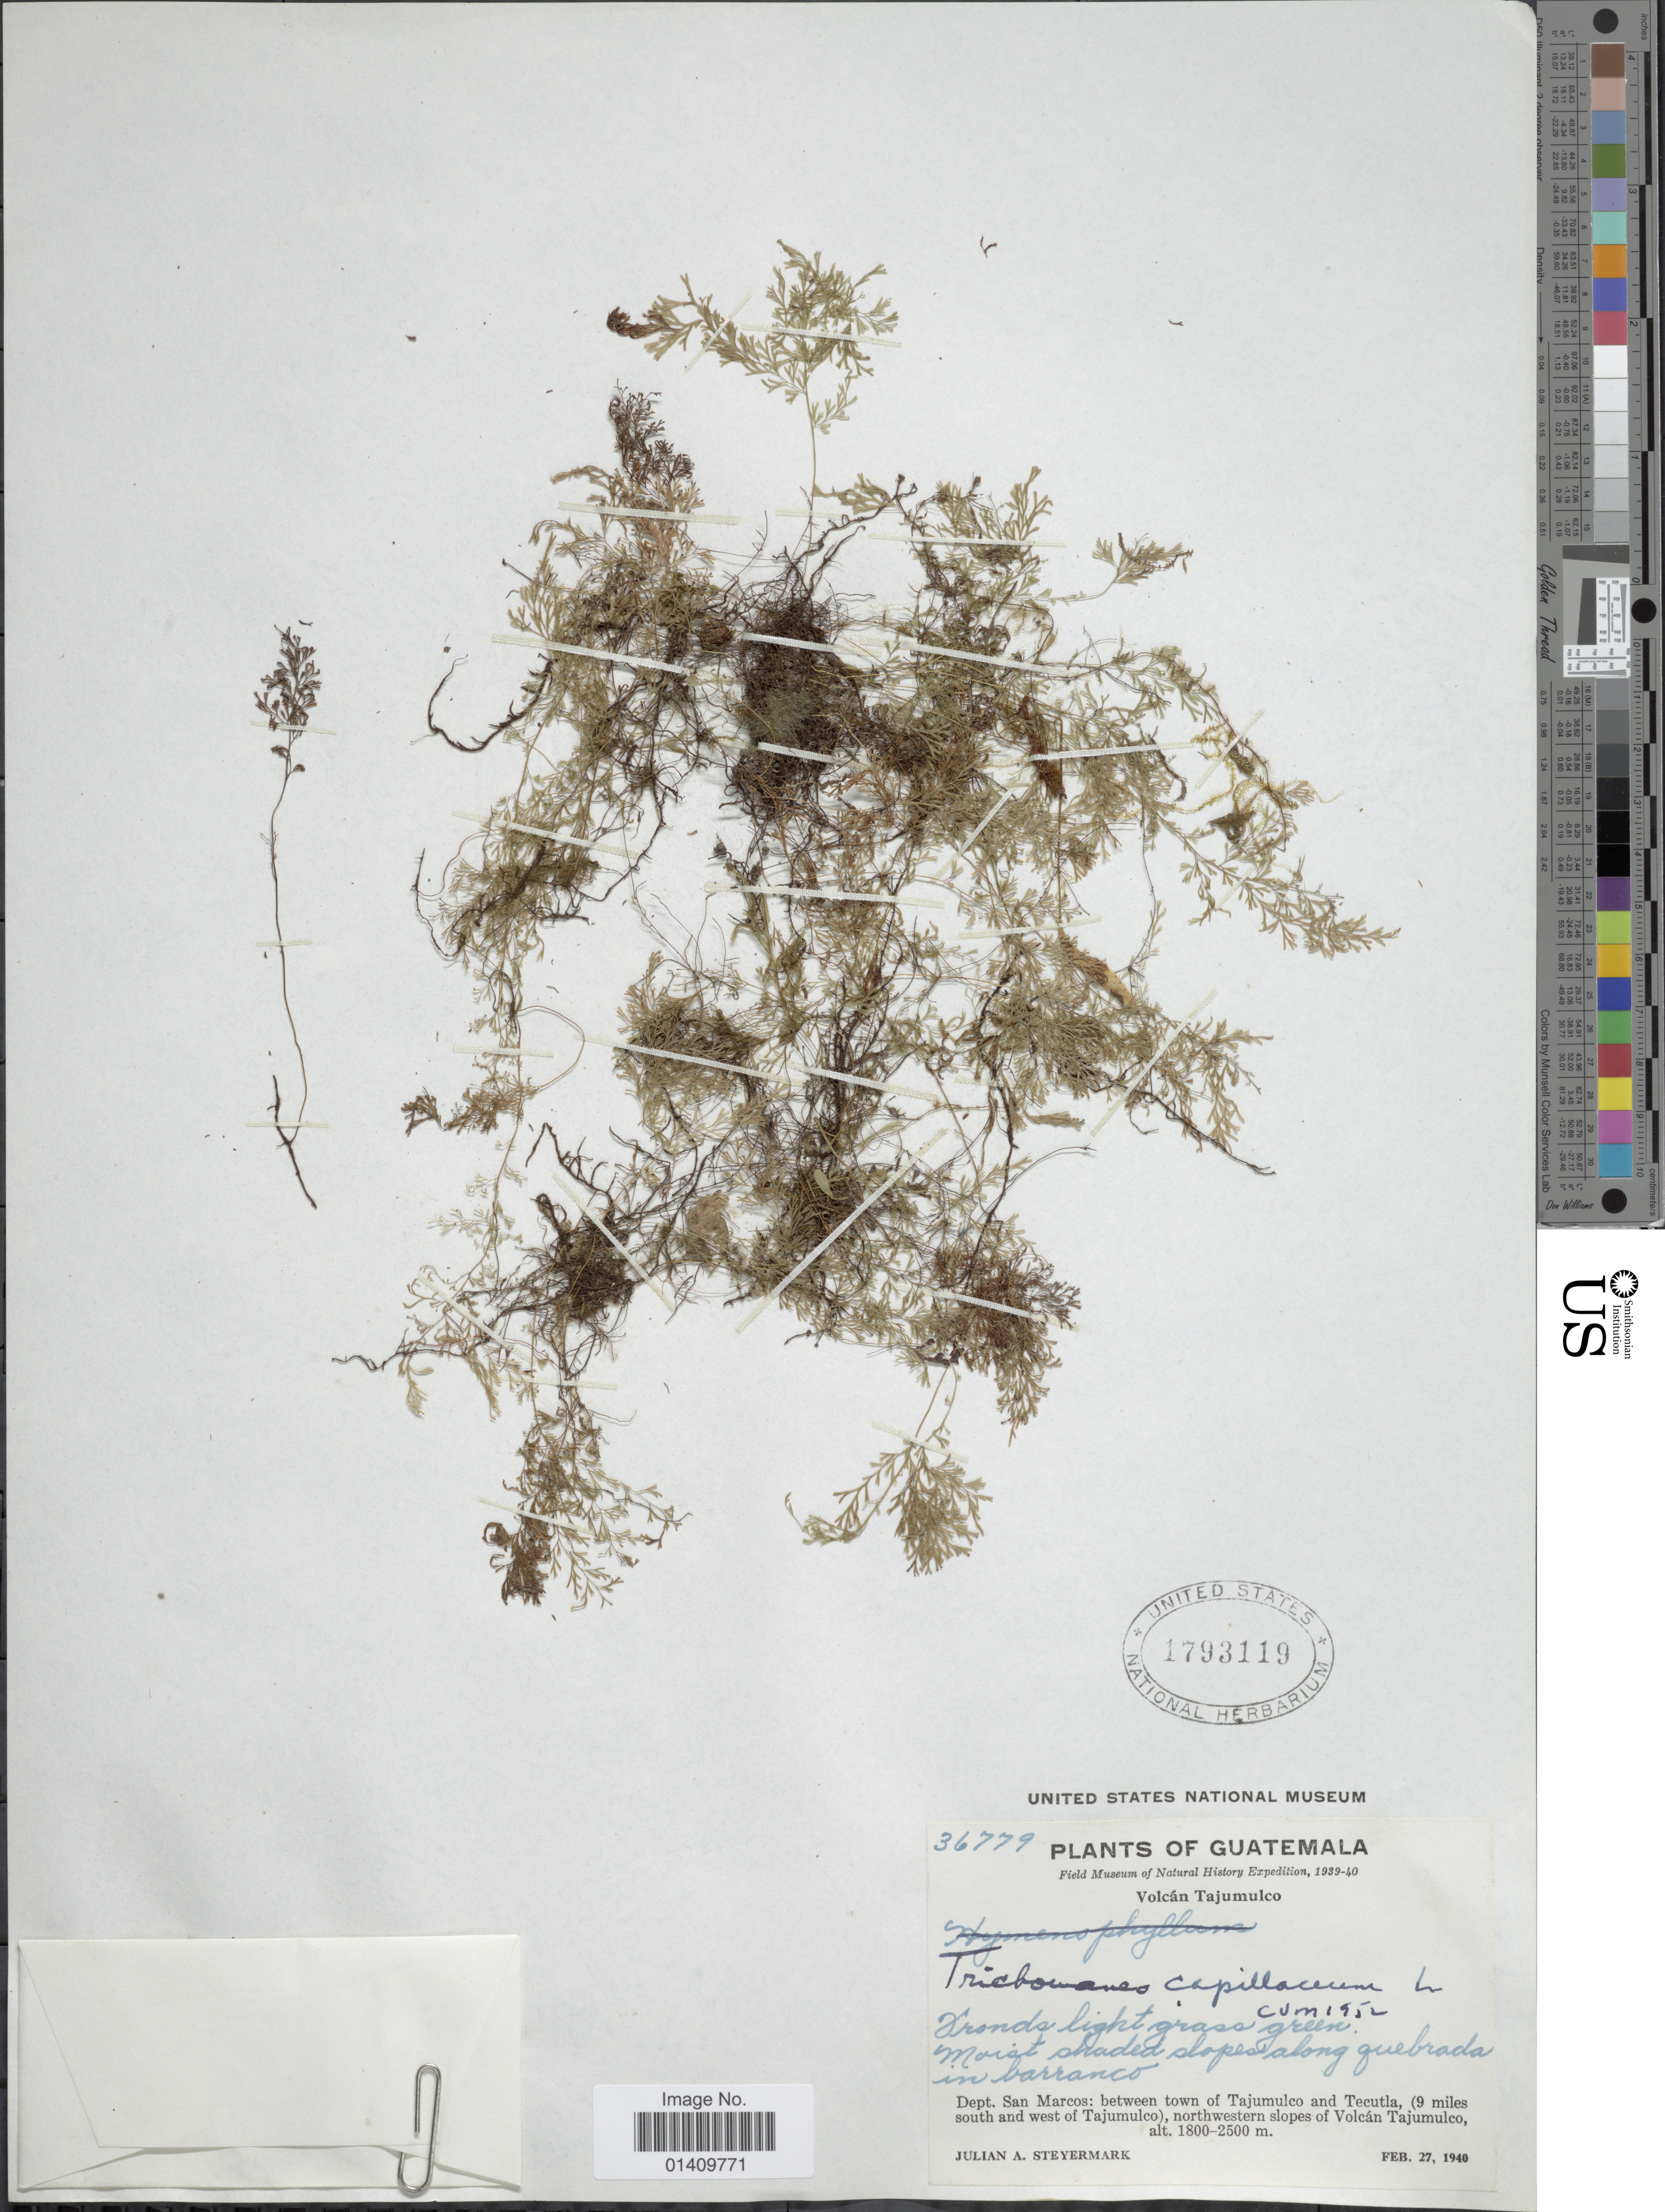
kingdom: Plantae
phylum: Tracheophyta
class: Polypodiopsida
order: Hymenophyllales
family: Hymenophyllaceae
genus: Polyphlebium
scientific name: Polyphlebium capillaceum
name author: (L.) Ebihara & Dubuisson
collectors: J. Steyermark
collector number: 36779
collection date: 1940-02-27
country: Guatemala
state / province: San Marcos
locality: Dept. San Marco: between town of Tajumulco and Tecutla 9 miles south and west of Tajumulco northwestern slopes of Volcan Tajumulco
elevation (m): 1800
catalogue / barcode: US 1793119